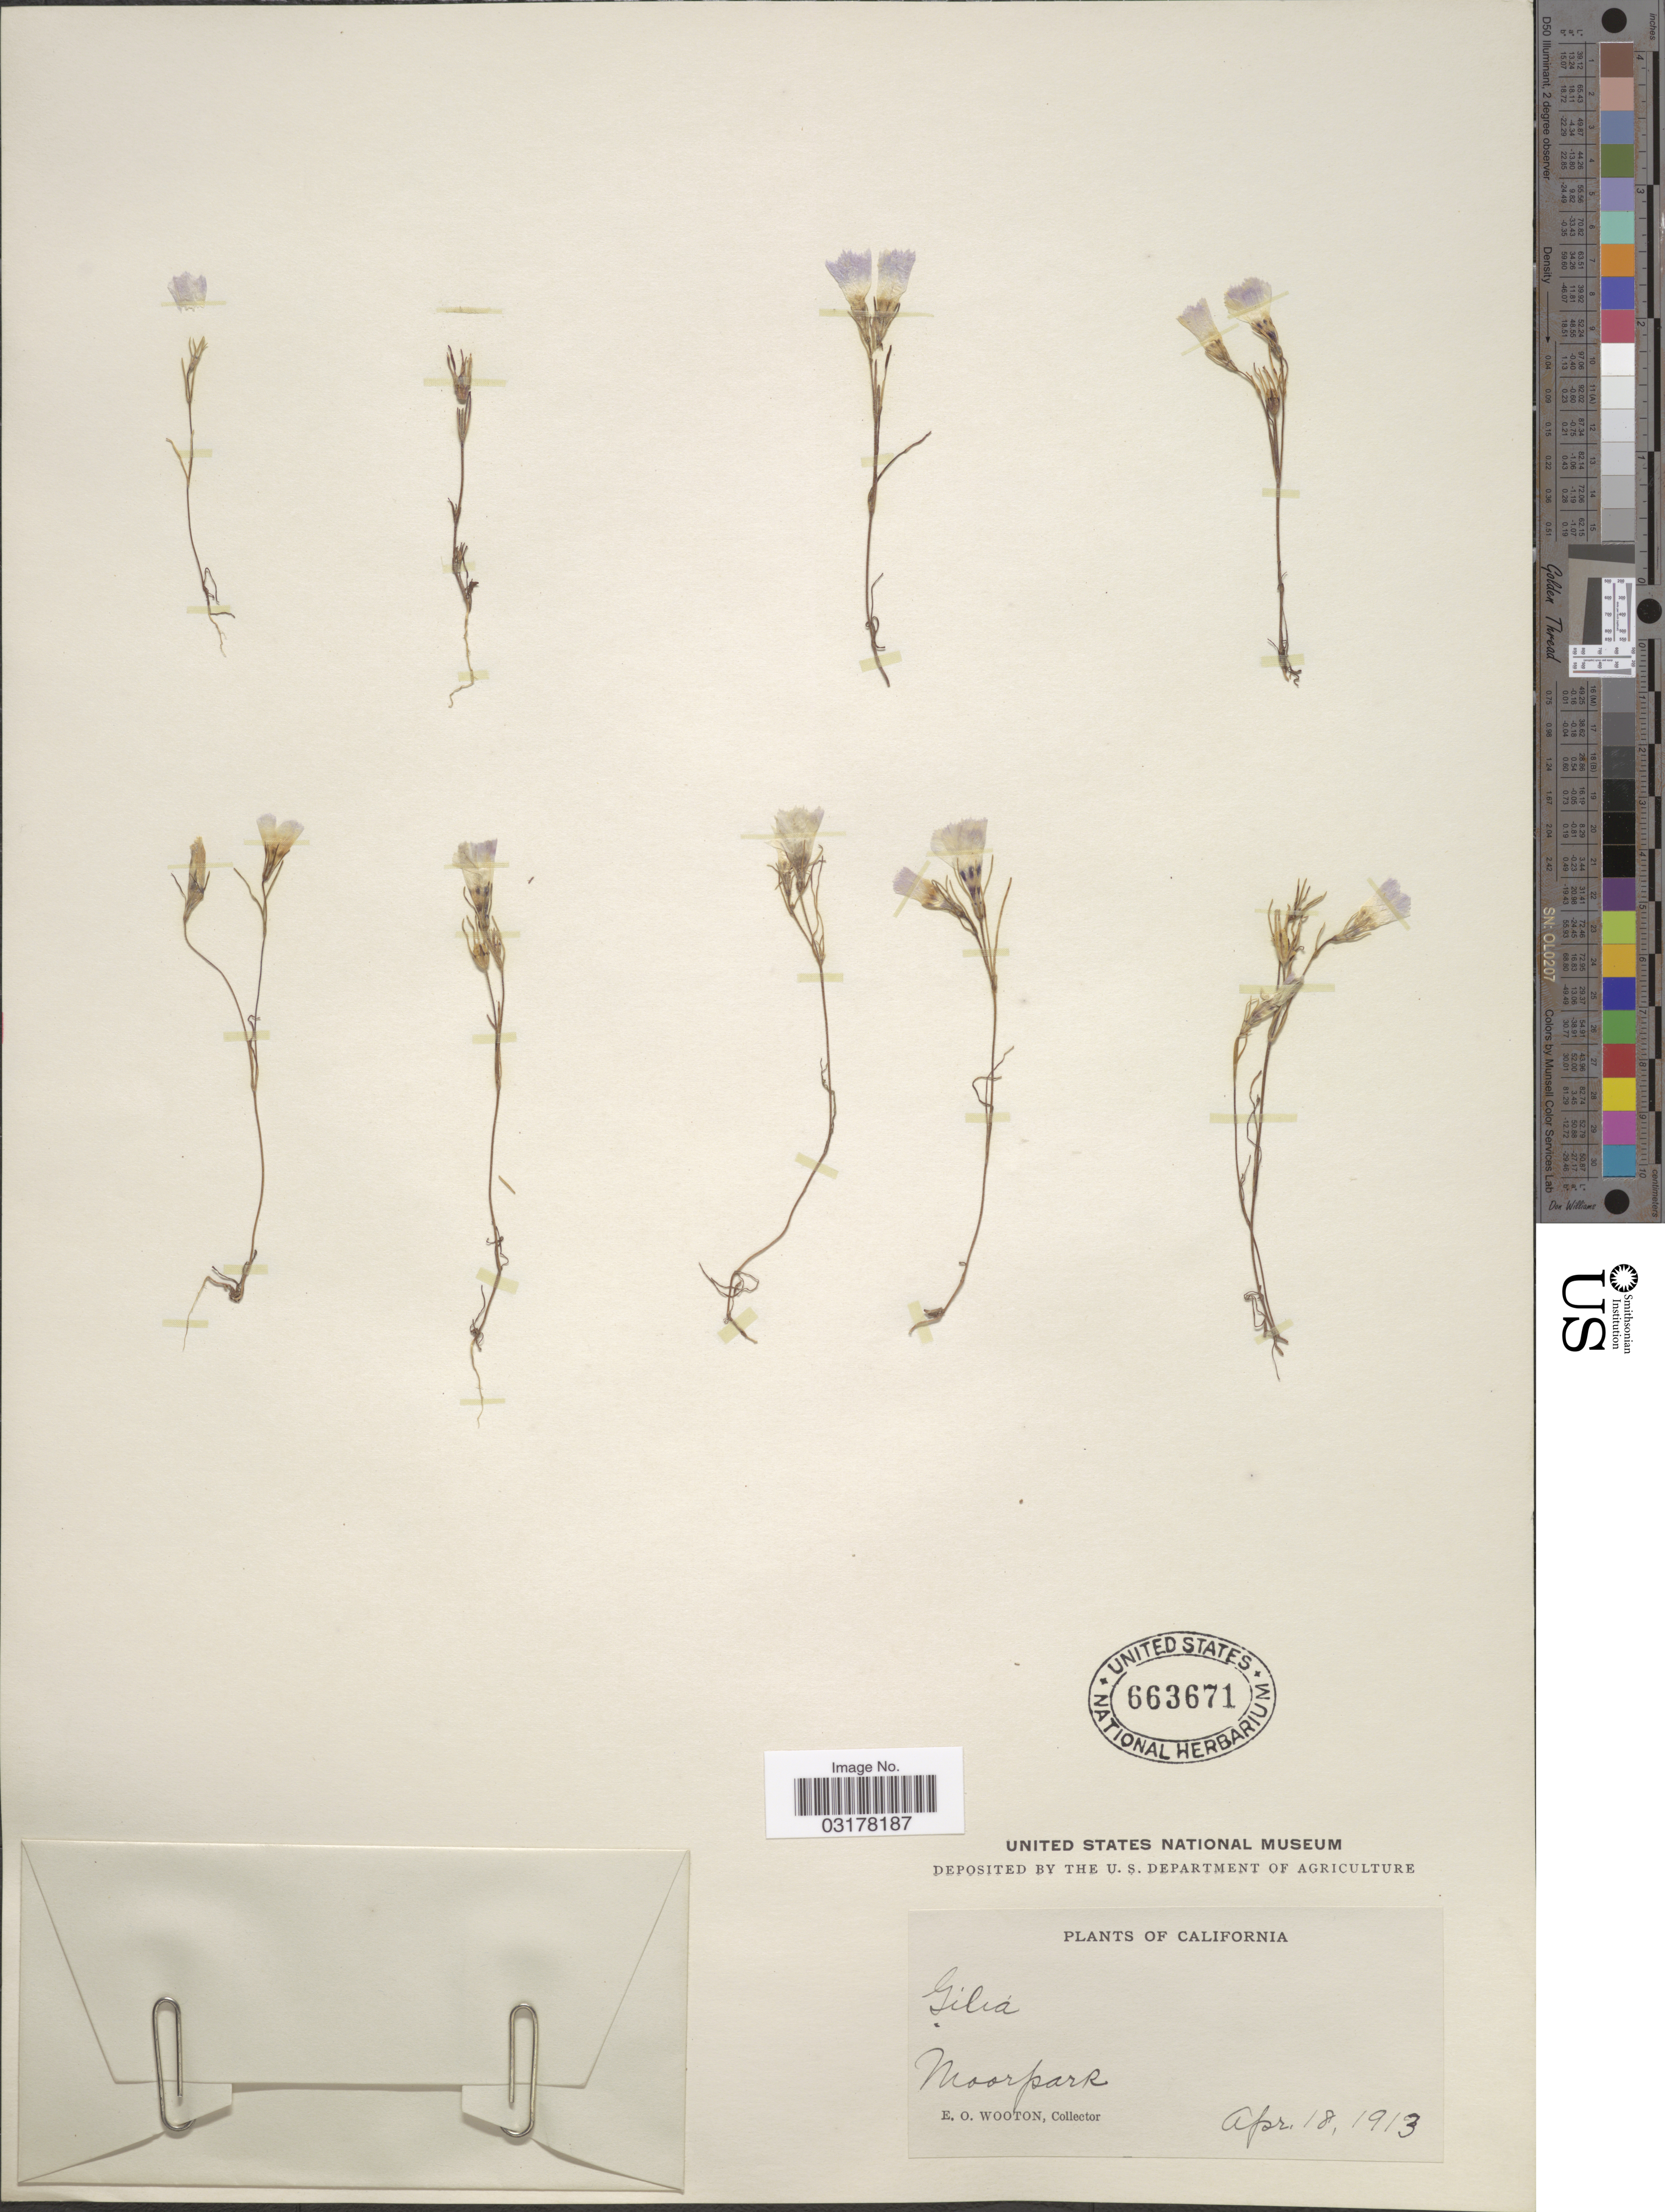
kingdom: Plantae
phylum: Tracheophyta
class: Magnoliopsida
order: Ericales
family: Polemoniaceae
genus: Linanthus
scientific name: Linanthus dianthiflorus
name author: (Benth.) Greene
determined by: Strong, Mark T., (BOT), Smithsonian Institution - National Museum of Natural History (UNITED STATES)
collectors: E. O. Wooton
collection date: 1913-04-18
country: United States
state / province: California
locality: Moorpark.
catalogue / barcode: US 663671